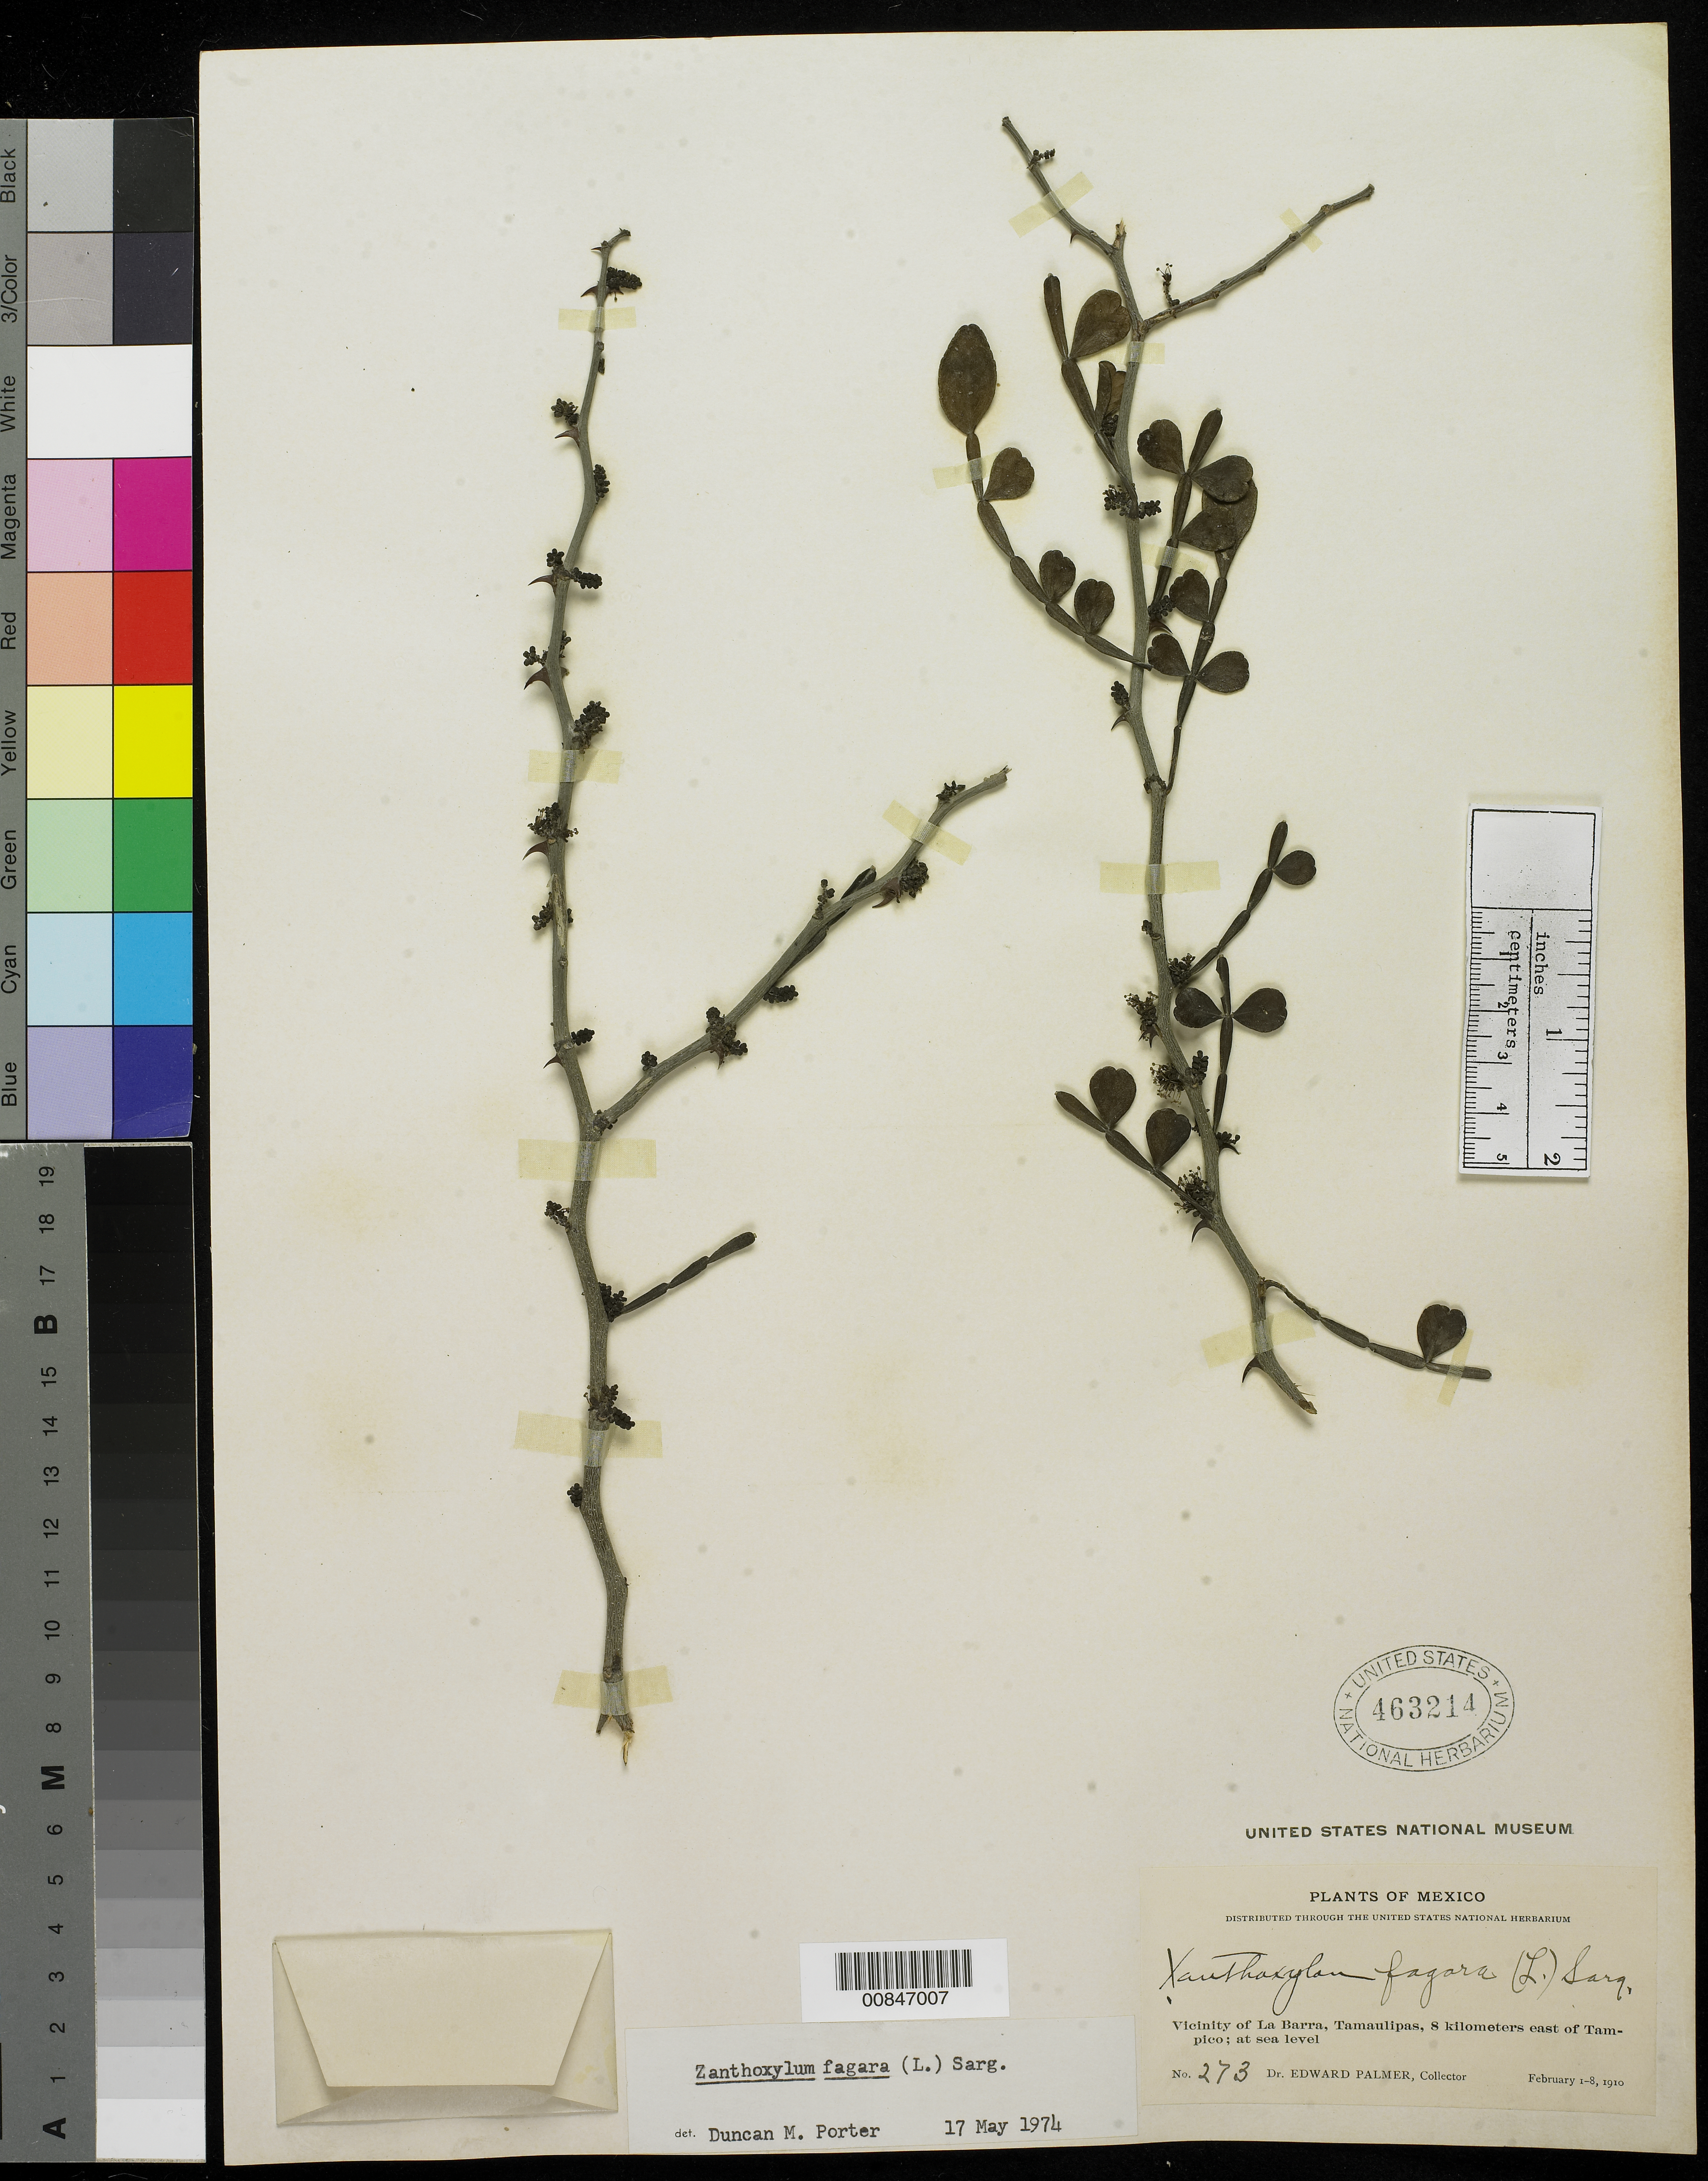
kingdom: Plantae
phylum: Tracheophyta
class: Magnoliopsida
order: Sapindales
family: Rutaceae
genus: Zanthoxylum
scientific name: Zanthoxylum fagara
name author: (L.) Sarg.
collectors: E. Palmer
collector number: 273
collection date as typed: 01 Feb 1910 to 08 Feb 1910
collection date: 1910-02-01/1910-02-08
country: Mexico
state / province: Tamaulipas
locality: Vicinity of La Barra, 8 Kilometers east of Tampico.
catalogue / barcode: US 463214